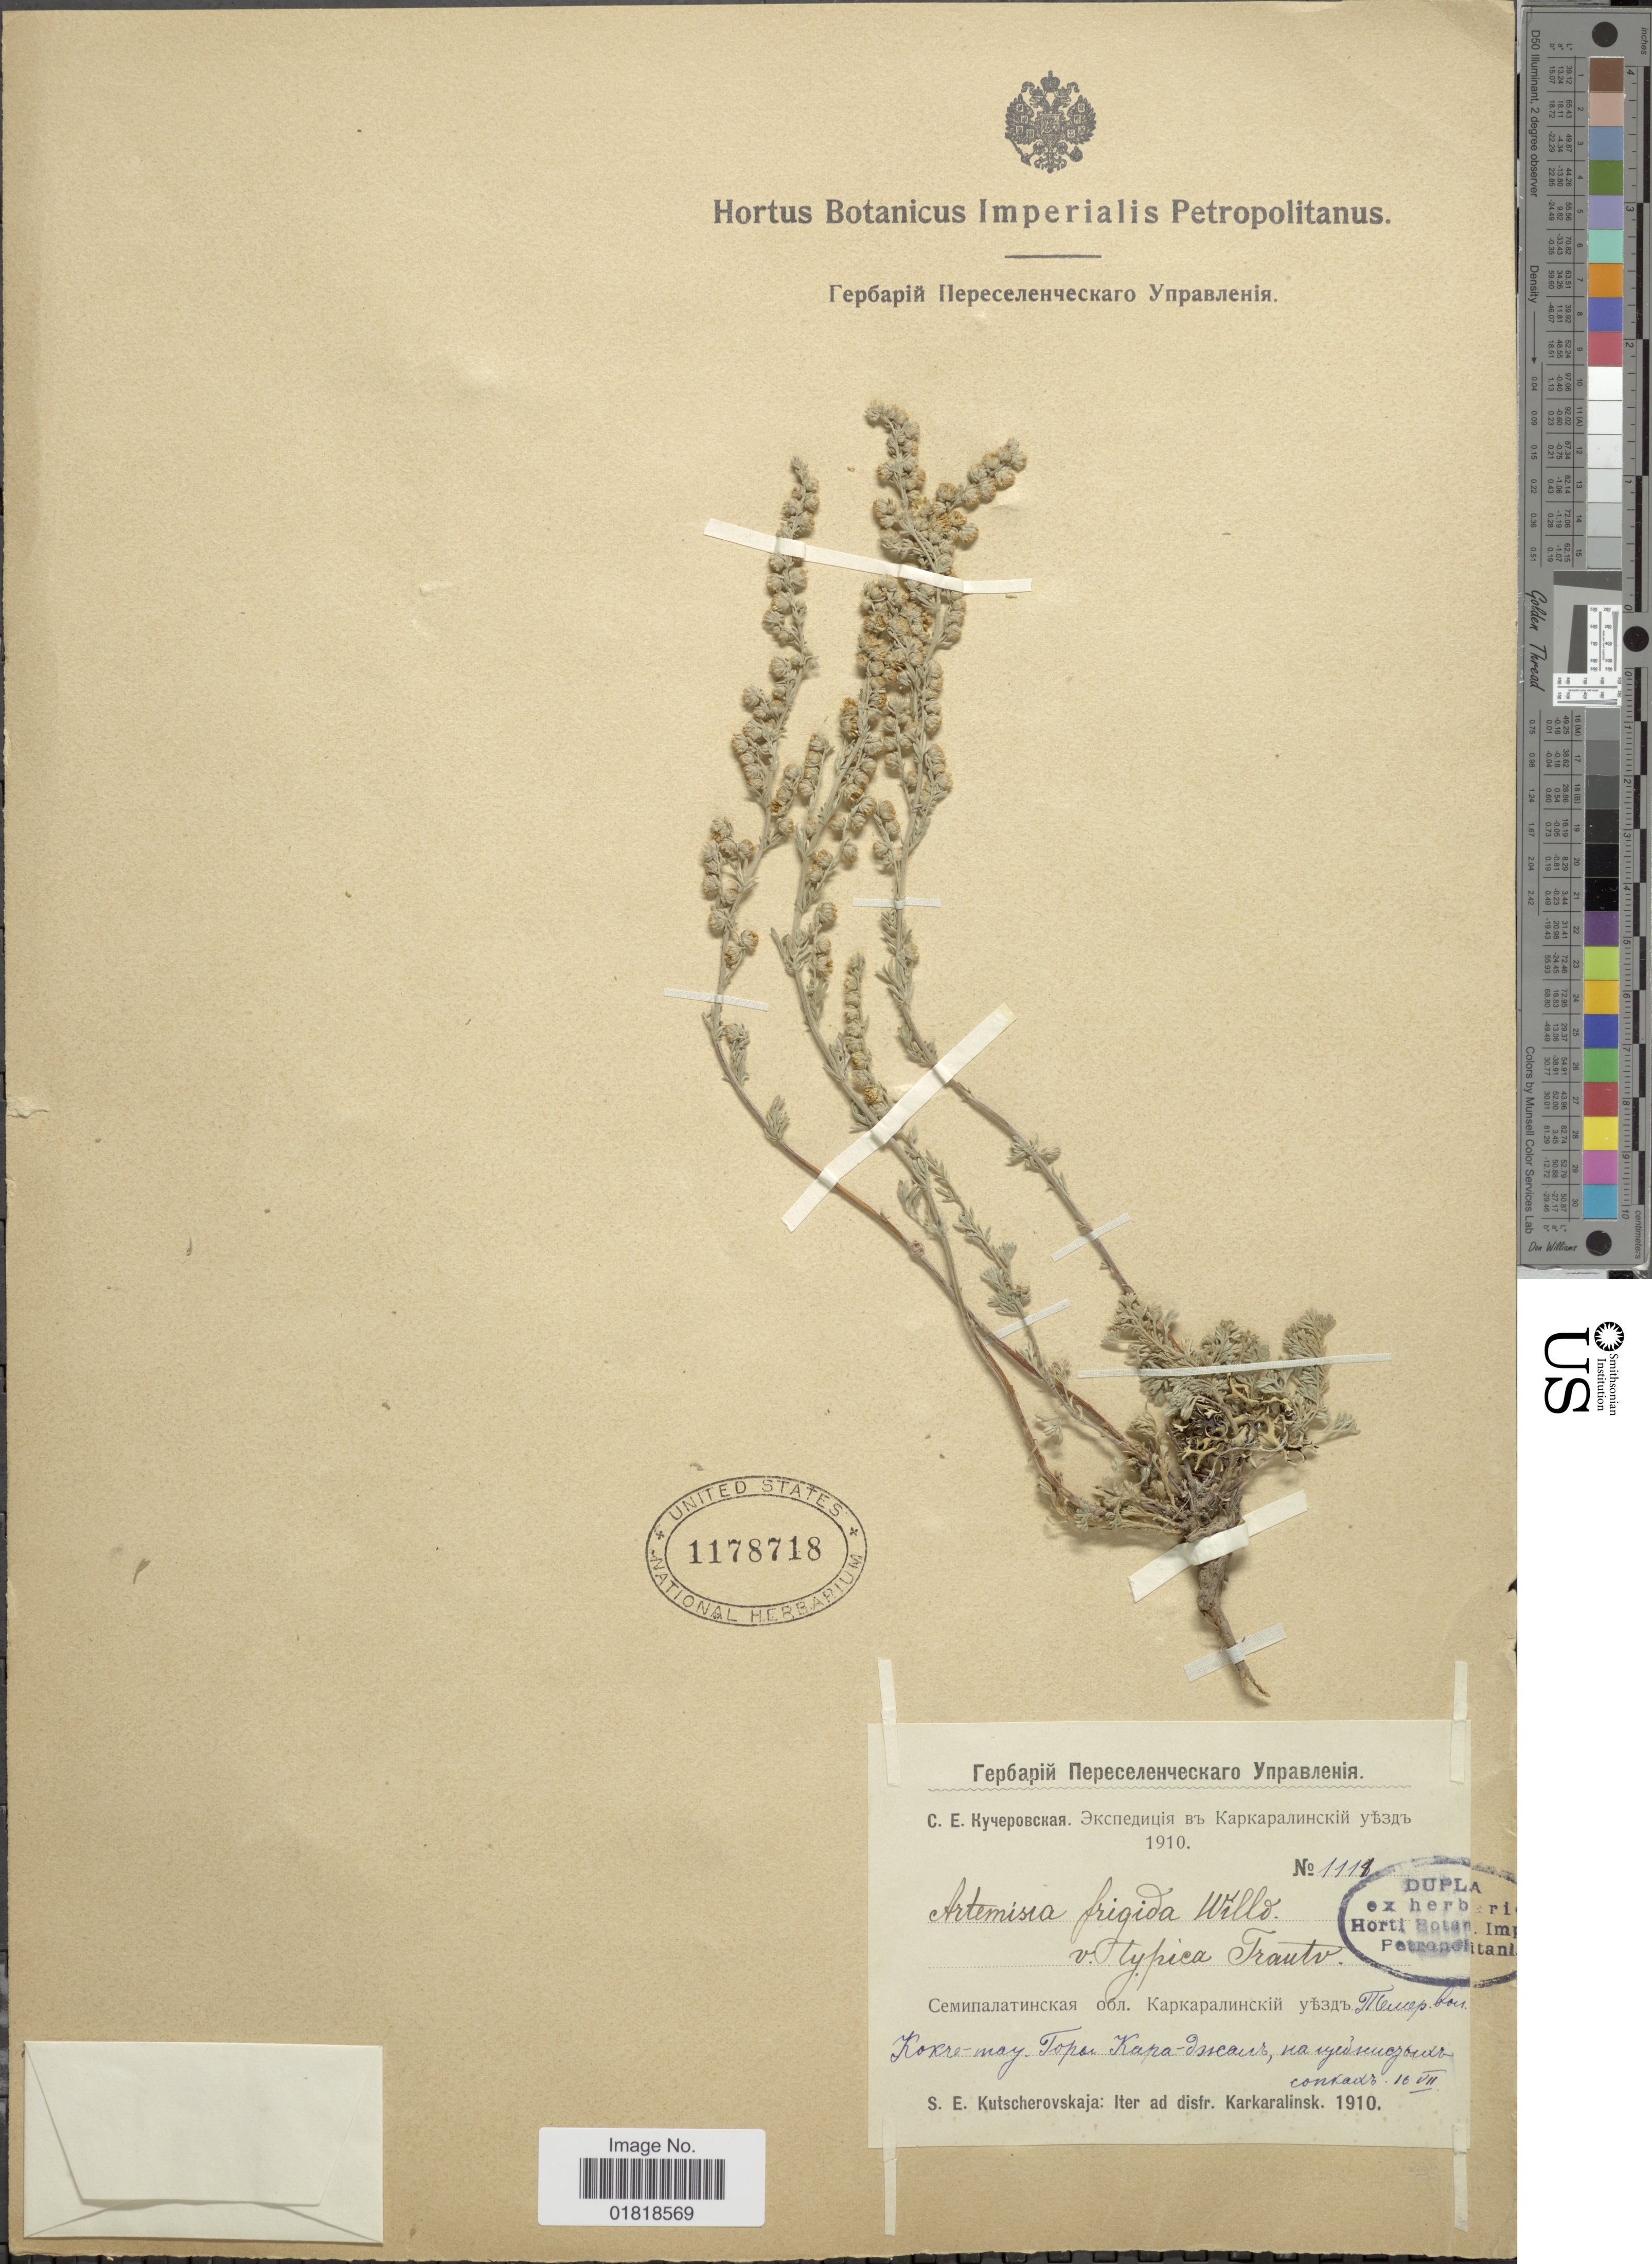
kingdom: Plantae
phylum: Tracheophyta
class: Magnoliopsida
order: Asterales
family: Asteraceae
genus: Artemisia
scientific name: Artemisia frigida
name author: Willd.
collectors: S. Kutscherovskaja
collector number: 1111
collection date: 1910-07-16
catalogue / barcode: US 1178718